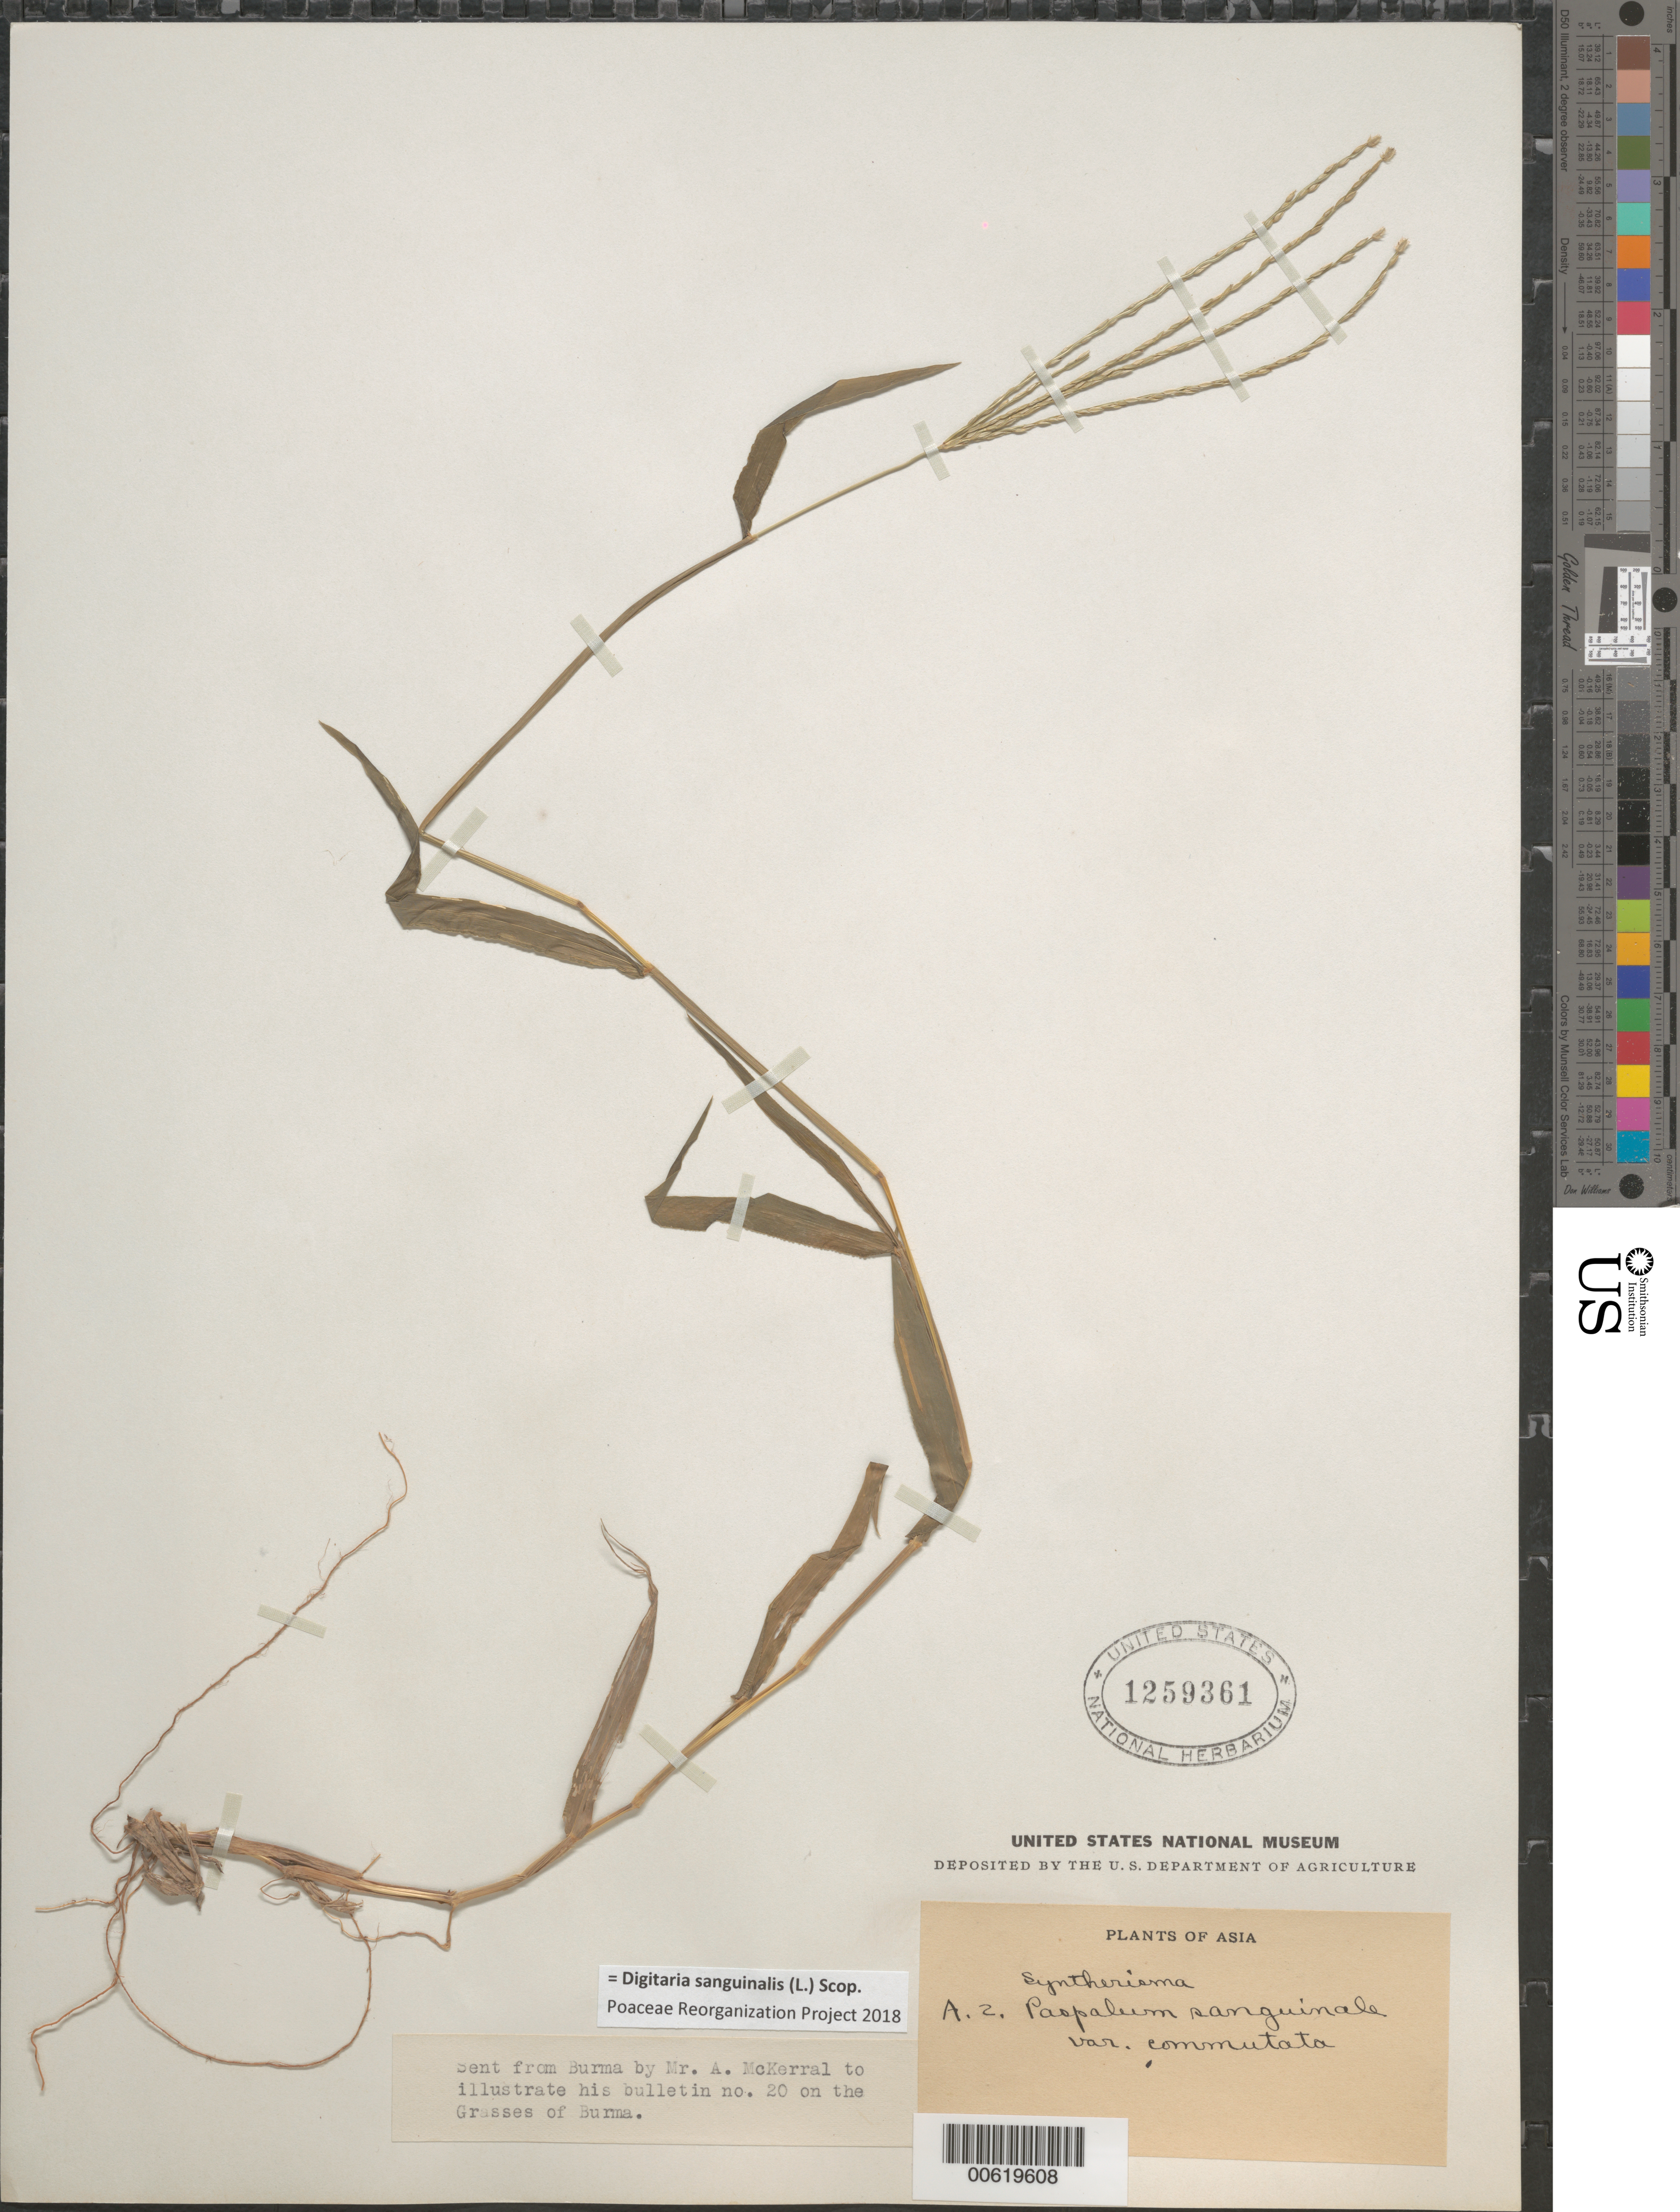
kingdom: Plantae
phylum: Tracheophyta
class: Liliopsida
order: Poales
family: Poaceae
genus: Digitaria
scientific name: Digitaria sanguinalis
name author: (L.) Scop.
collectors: A. McKerral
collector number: A 2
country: Myanmar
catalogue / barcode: US 1259361